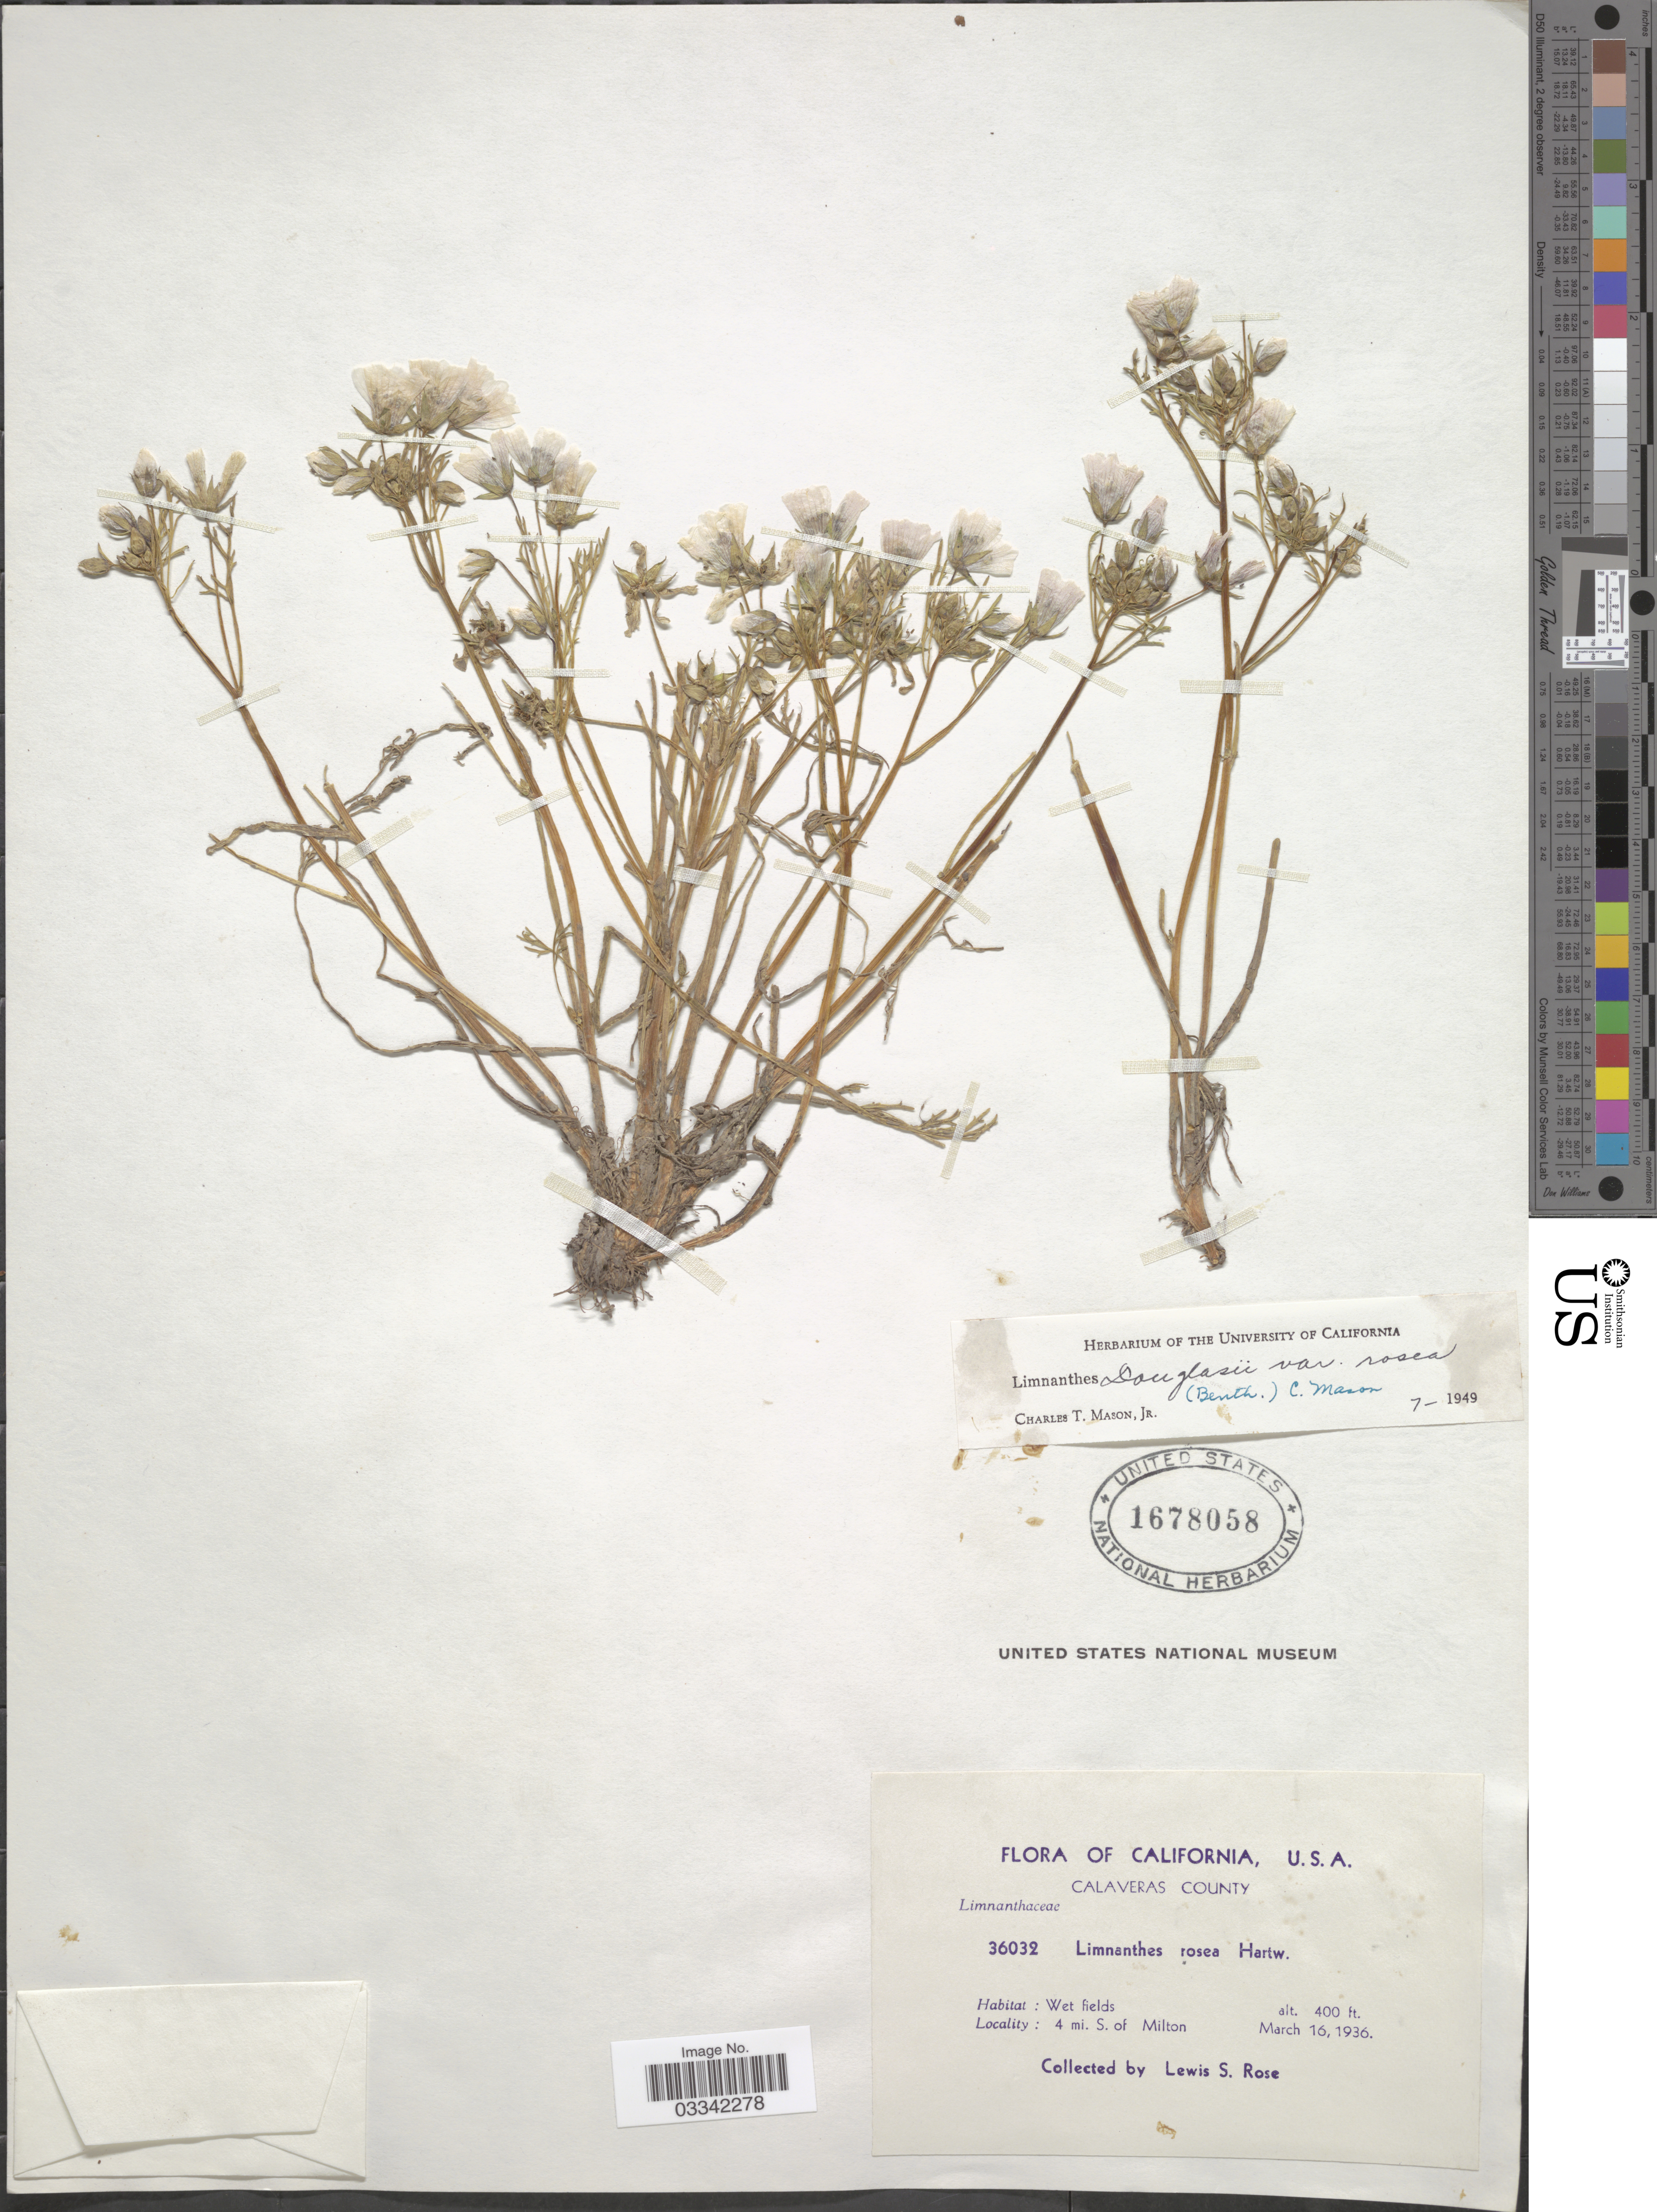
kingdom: Plantae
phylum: Tracheophyta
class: Magnoliopsida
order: Brassicales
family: Limnanthaceae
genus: Limnanthes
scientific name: Limnanthes douglasii var. rosea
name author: (Hartw. ex Benth.) Mason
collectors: L. S. Rose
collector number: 36032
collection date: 1936-03-16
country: United States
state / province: California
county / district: Calaveras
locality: Calaveras County. 4 mi. S. of Milton.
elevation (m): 122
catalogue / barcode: US 1678058